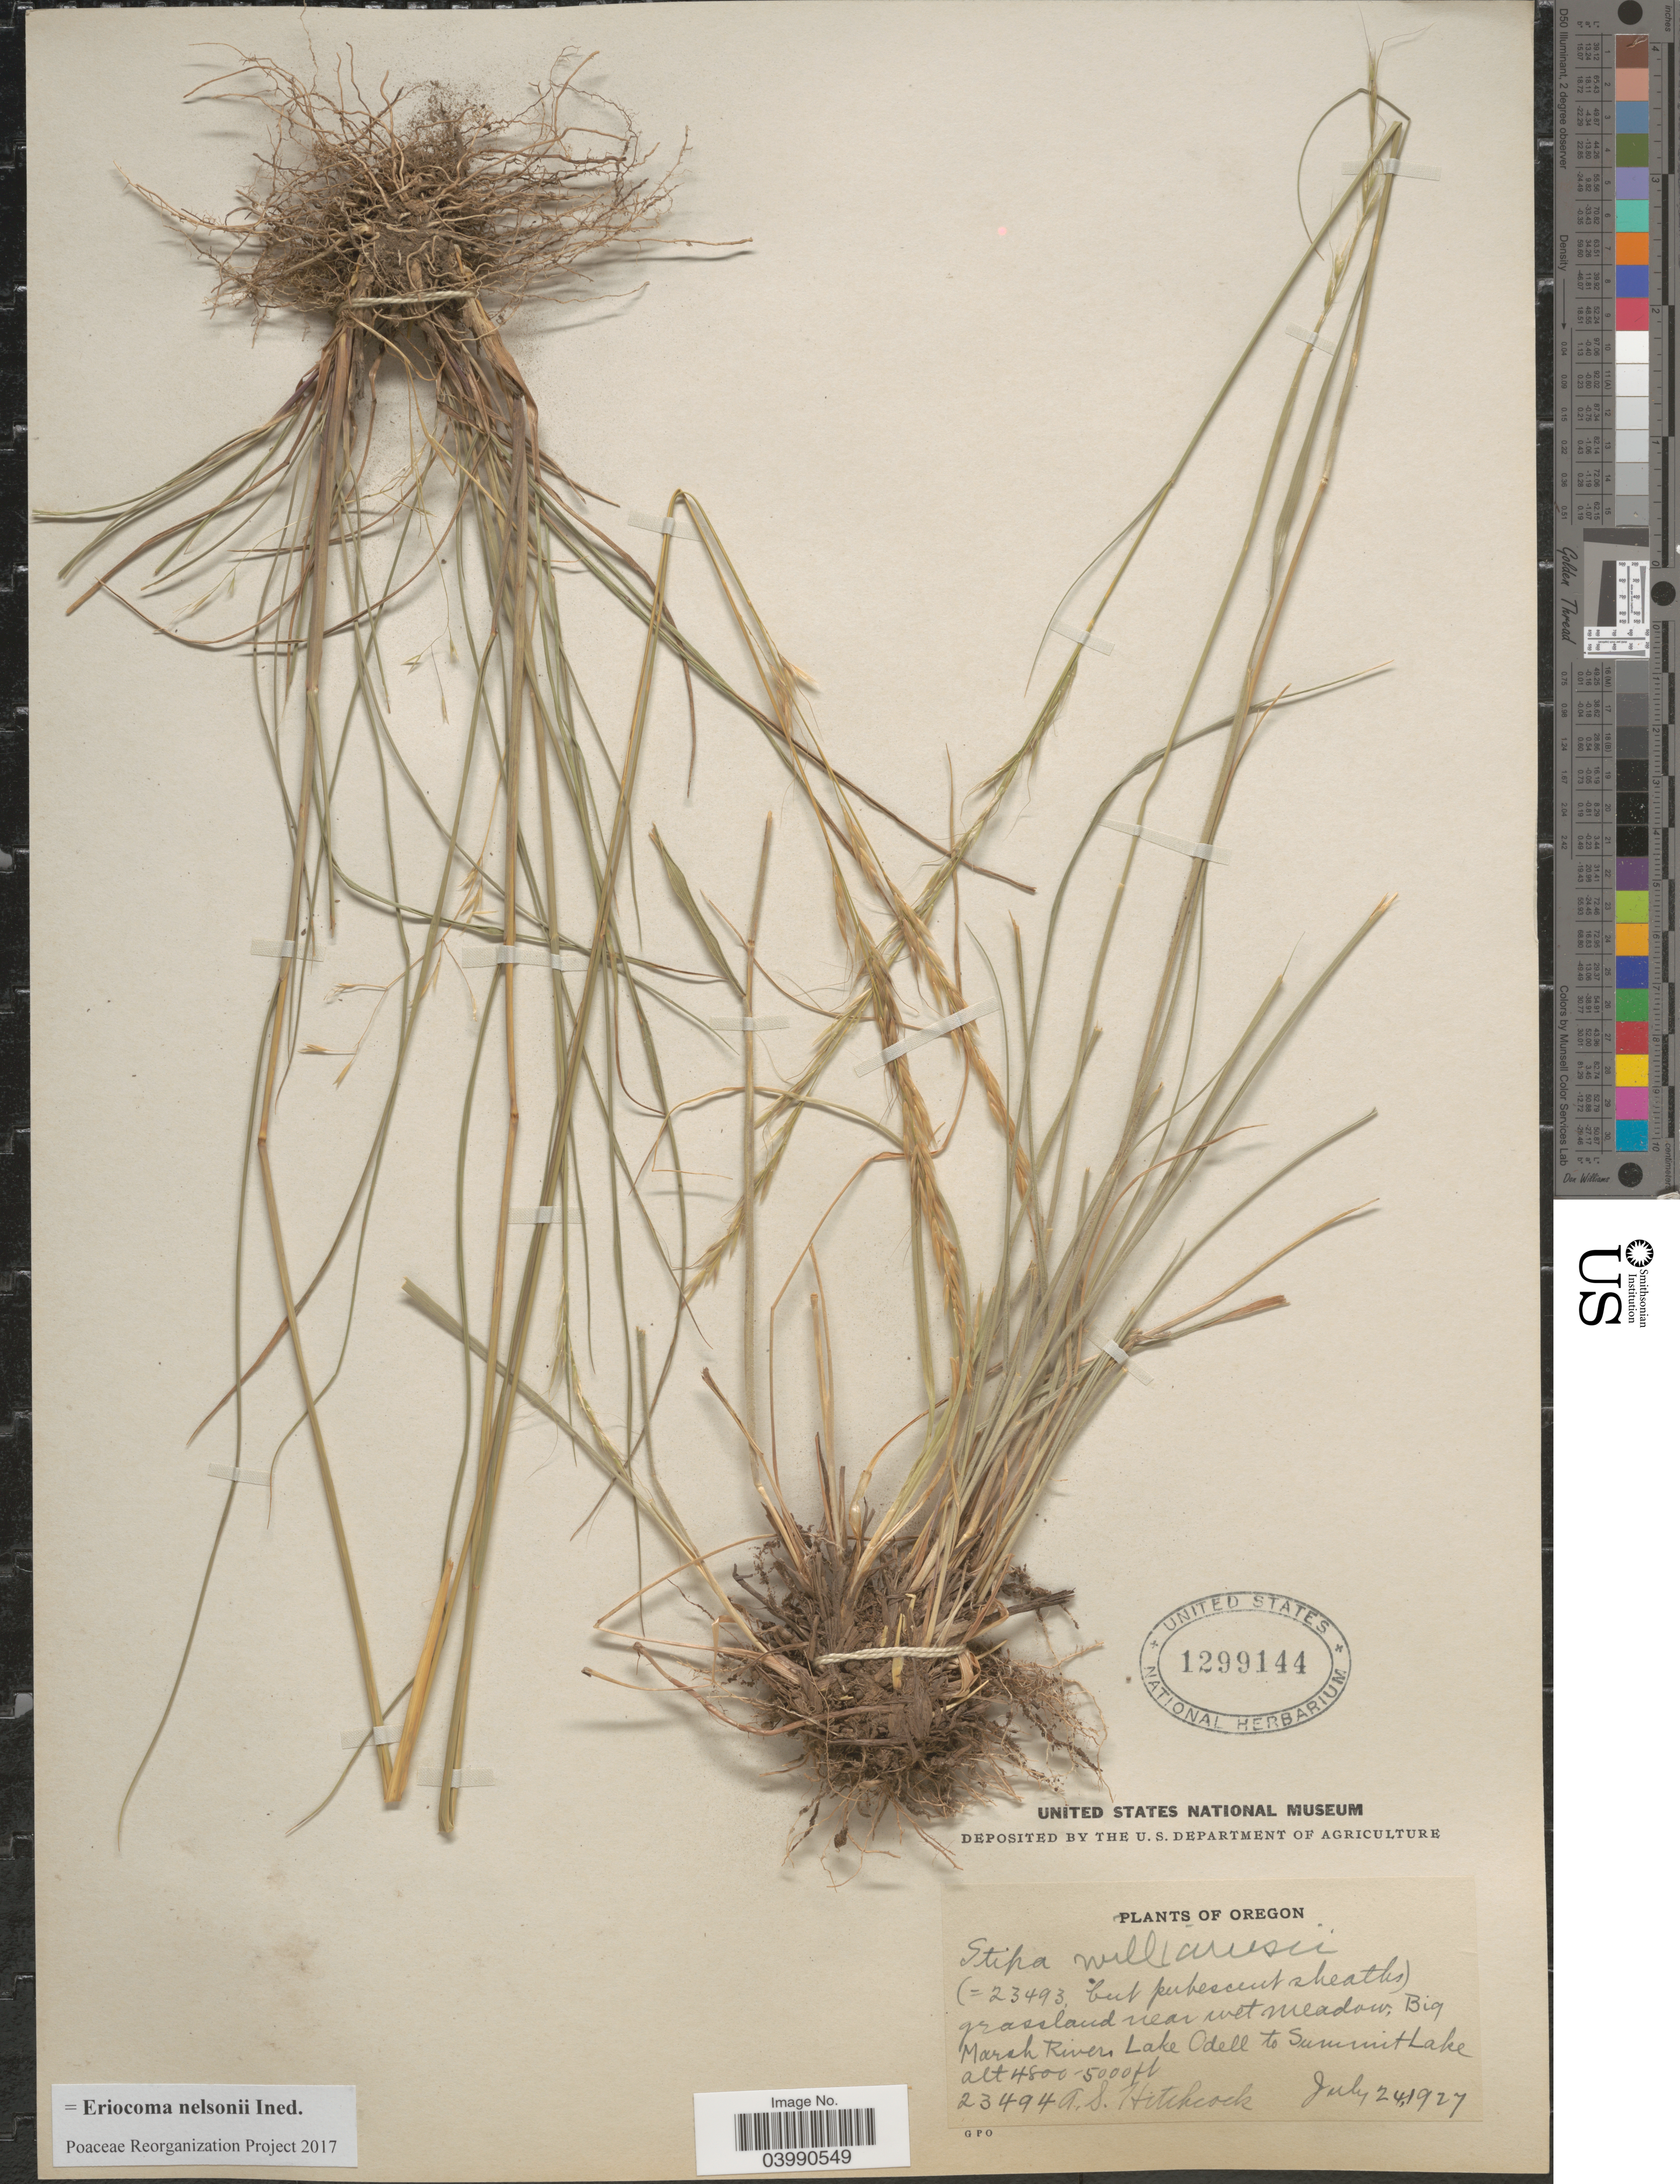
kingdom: Plantae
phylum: Tracheophyta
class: Liliopsida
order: Poales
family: Poaceae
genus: Eriocoma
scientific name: Eriocoma nelsonii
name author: (Scribn.) Romasch.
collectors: A. S. Hitchcock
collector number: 23494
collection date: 1927-07-24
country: United States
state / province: Oregon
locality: Grassland near wet meadows, Big March River, Lake Odell to Summit Lake.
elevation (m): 1463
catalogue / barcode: US 1299144